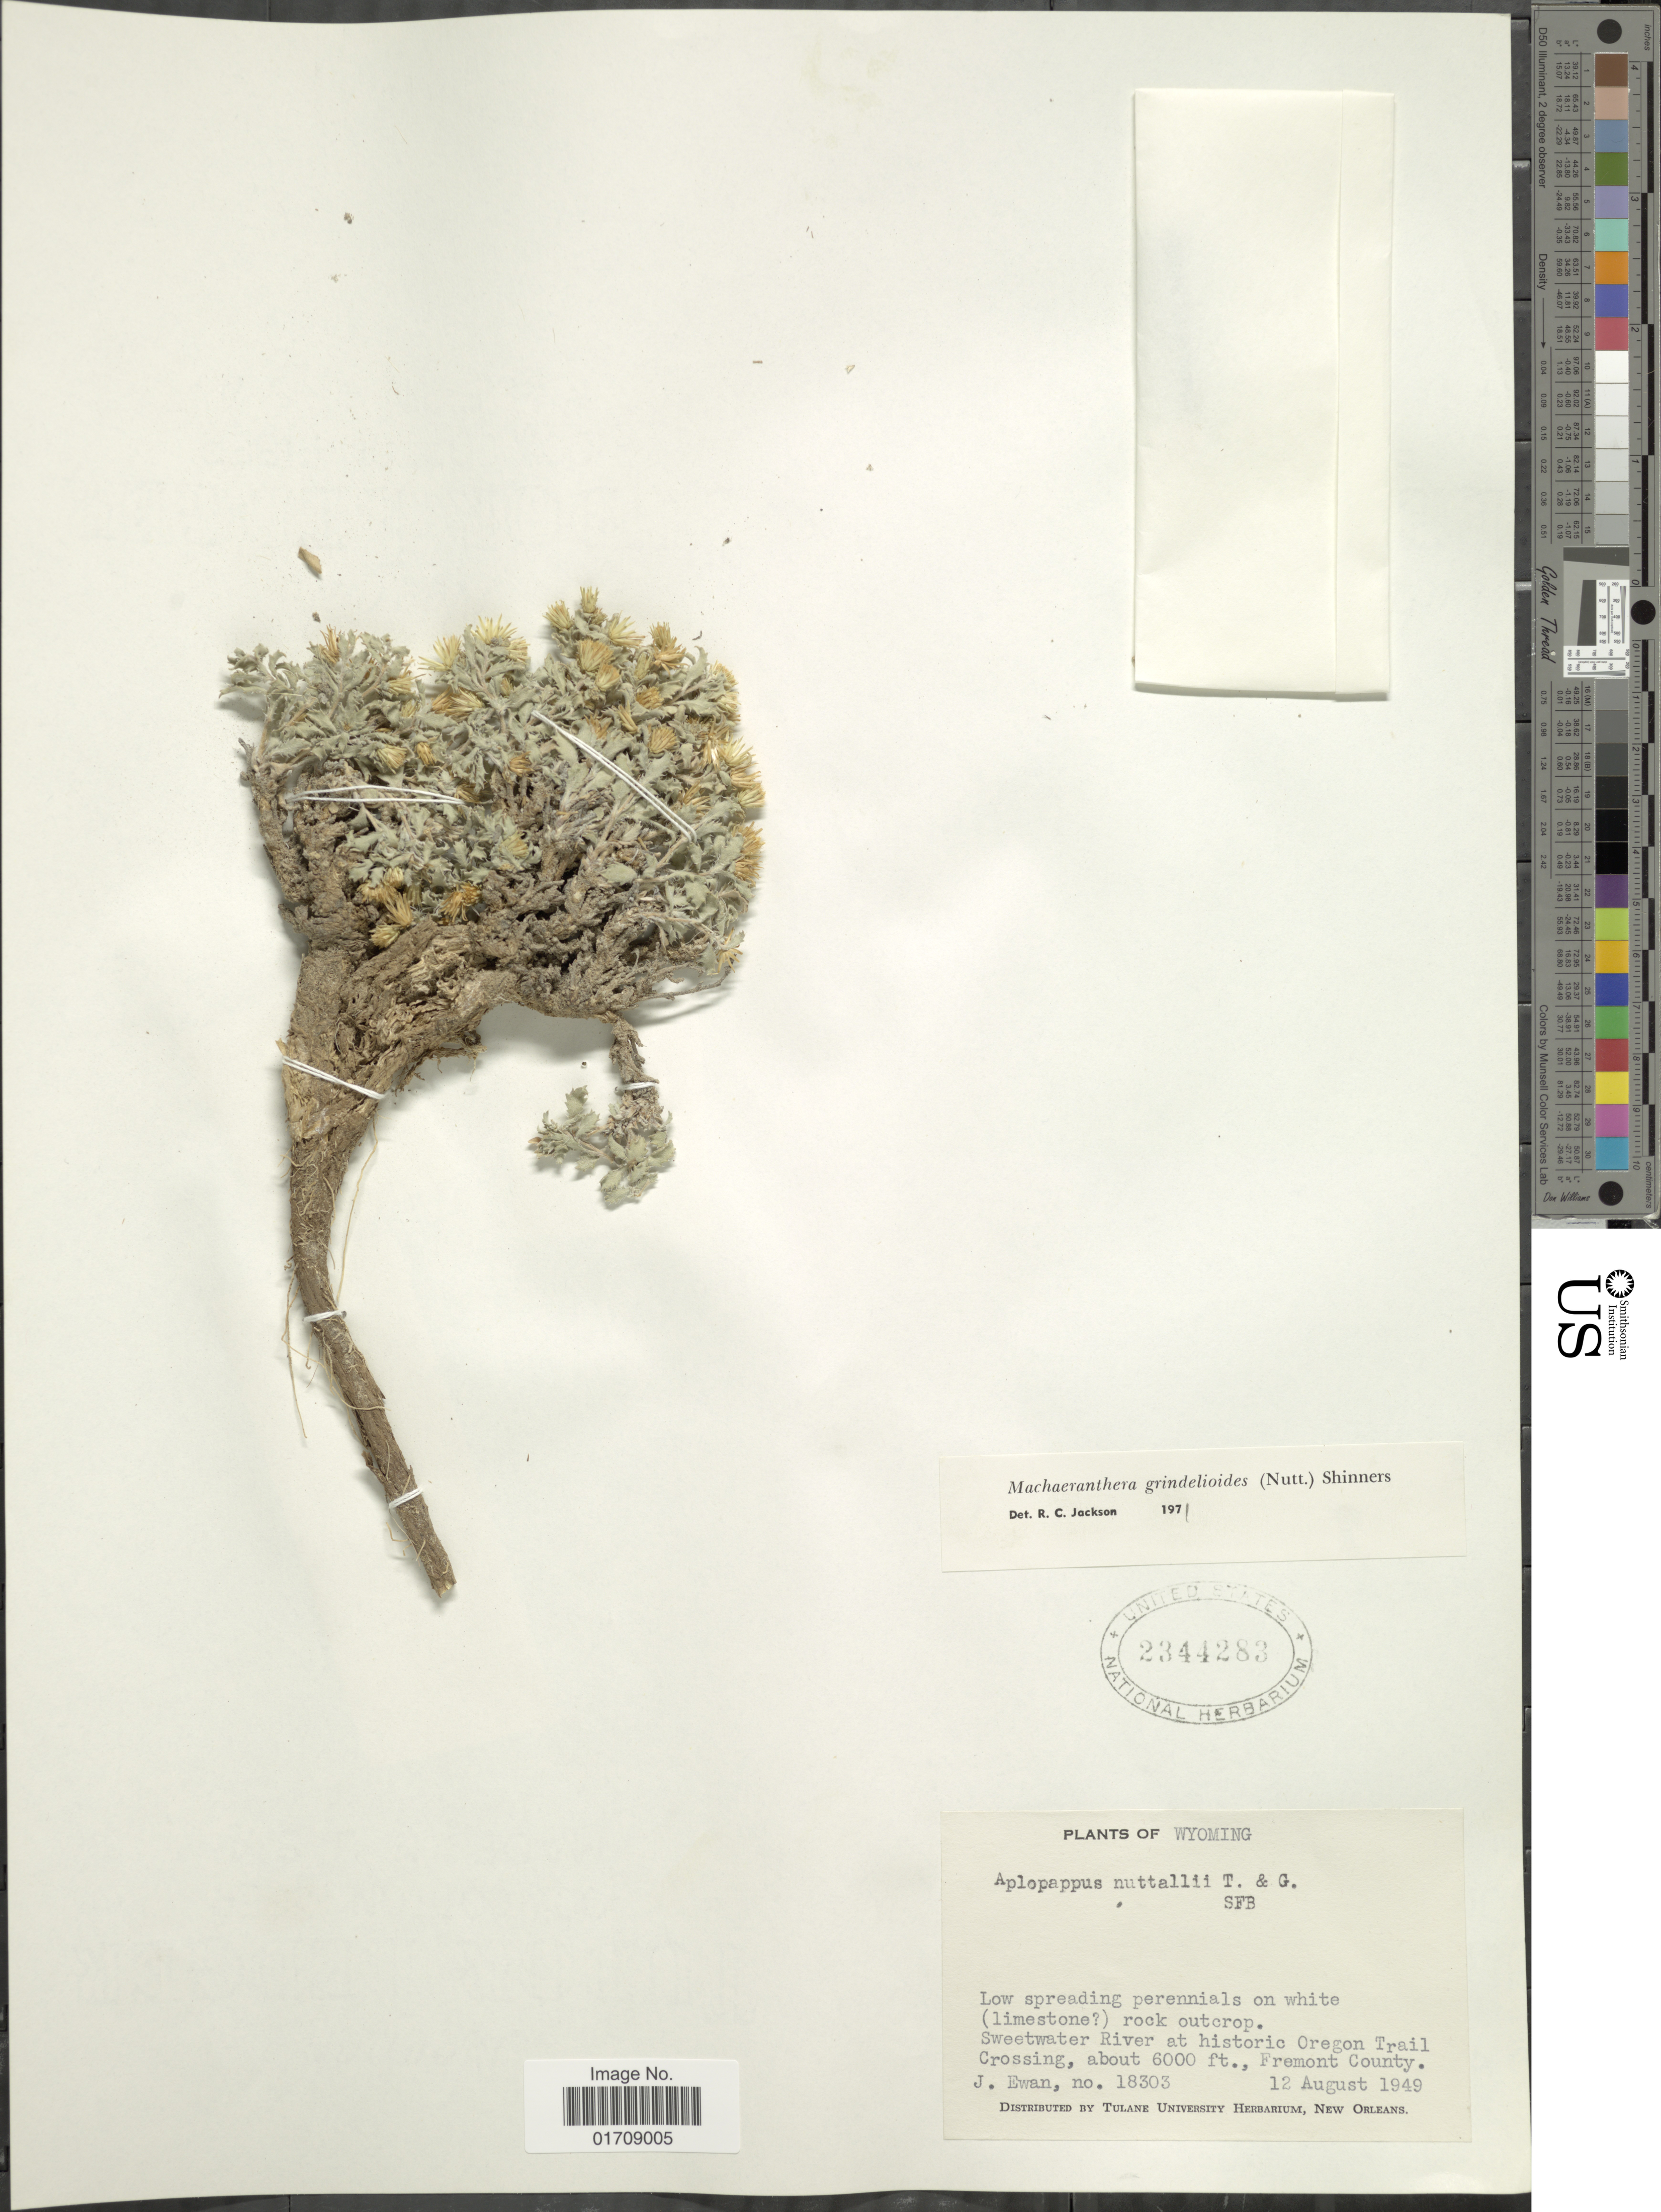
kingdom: Plantae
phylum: Tracheophyta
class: Magnoliopsida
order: Asterales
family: Asteraceae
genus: Machaeranthera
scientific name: Machaeranthera grindelioides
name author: (Nutt.) Shinners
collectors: J. A. Ewan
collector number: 18303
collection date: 1949-08-12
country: United States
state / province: Wyoming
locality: Sweetwater River at historic Oregon Trail Crossing, Fremont County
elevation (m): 1829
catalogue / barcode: US 2344283